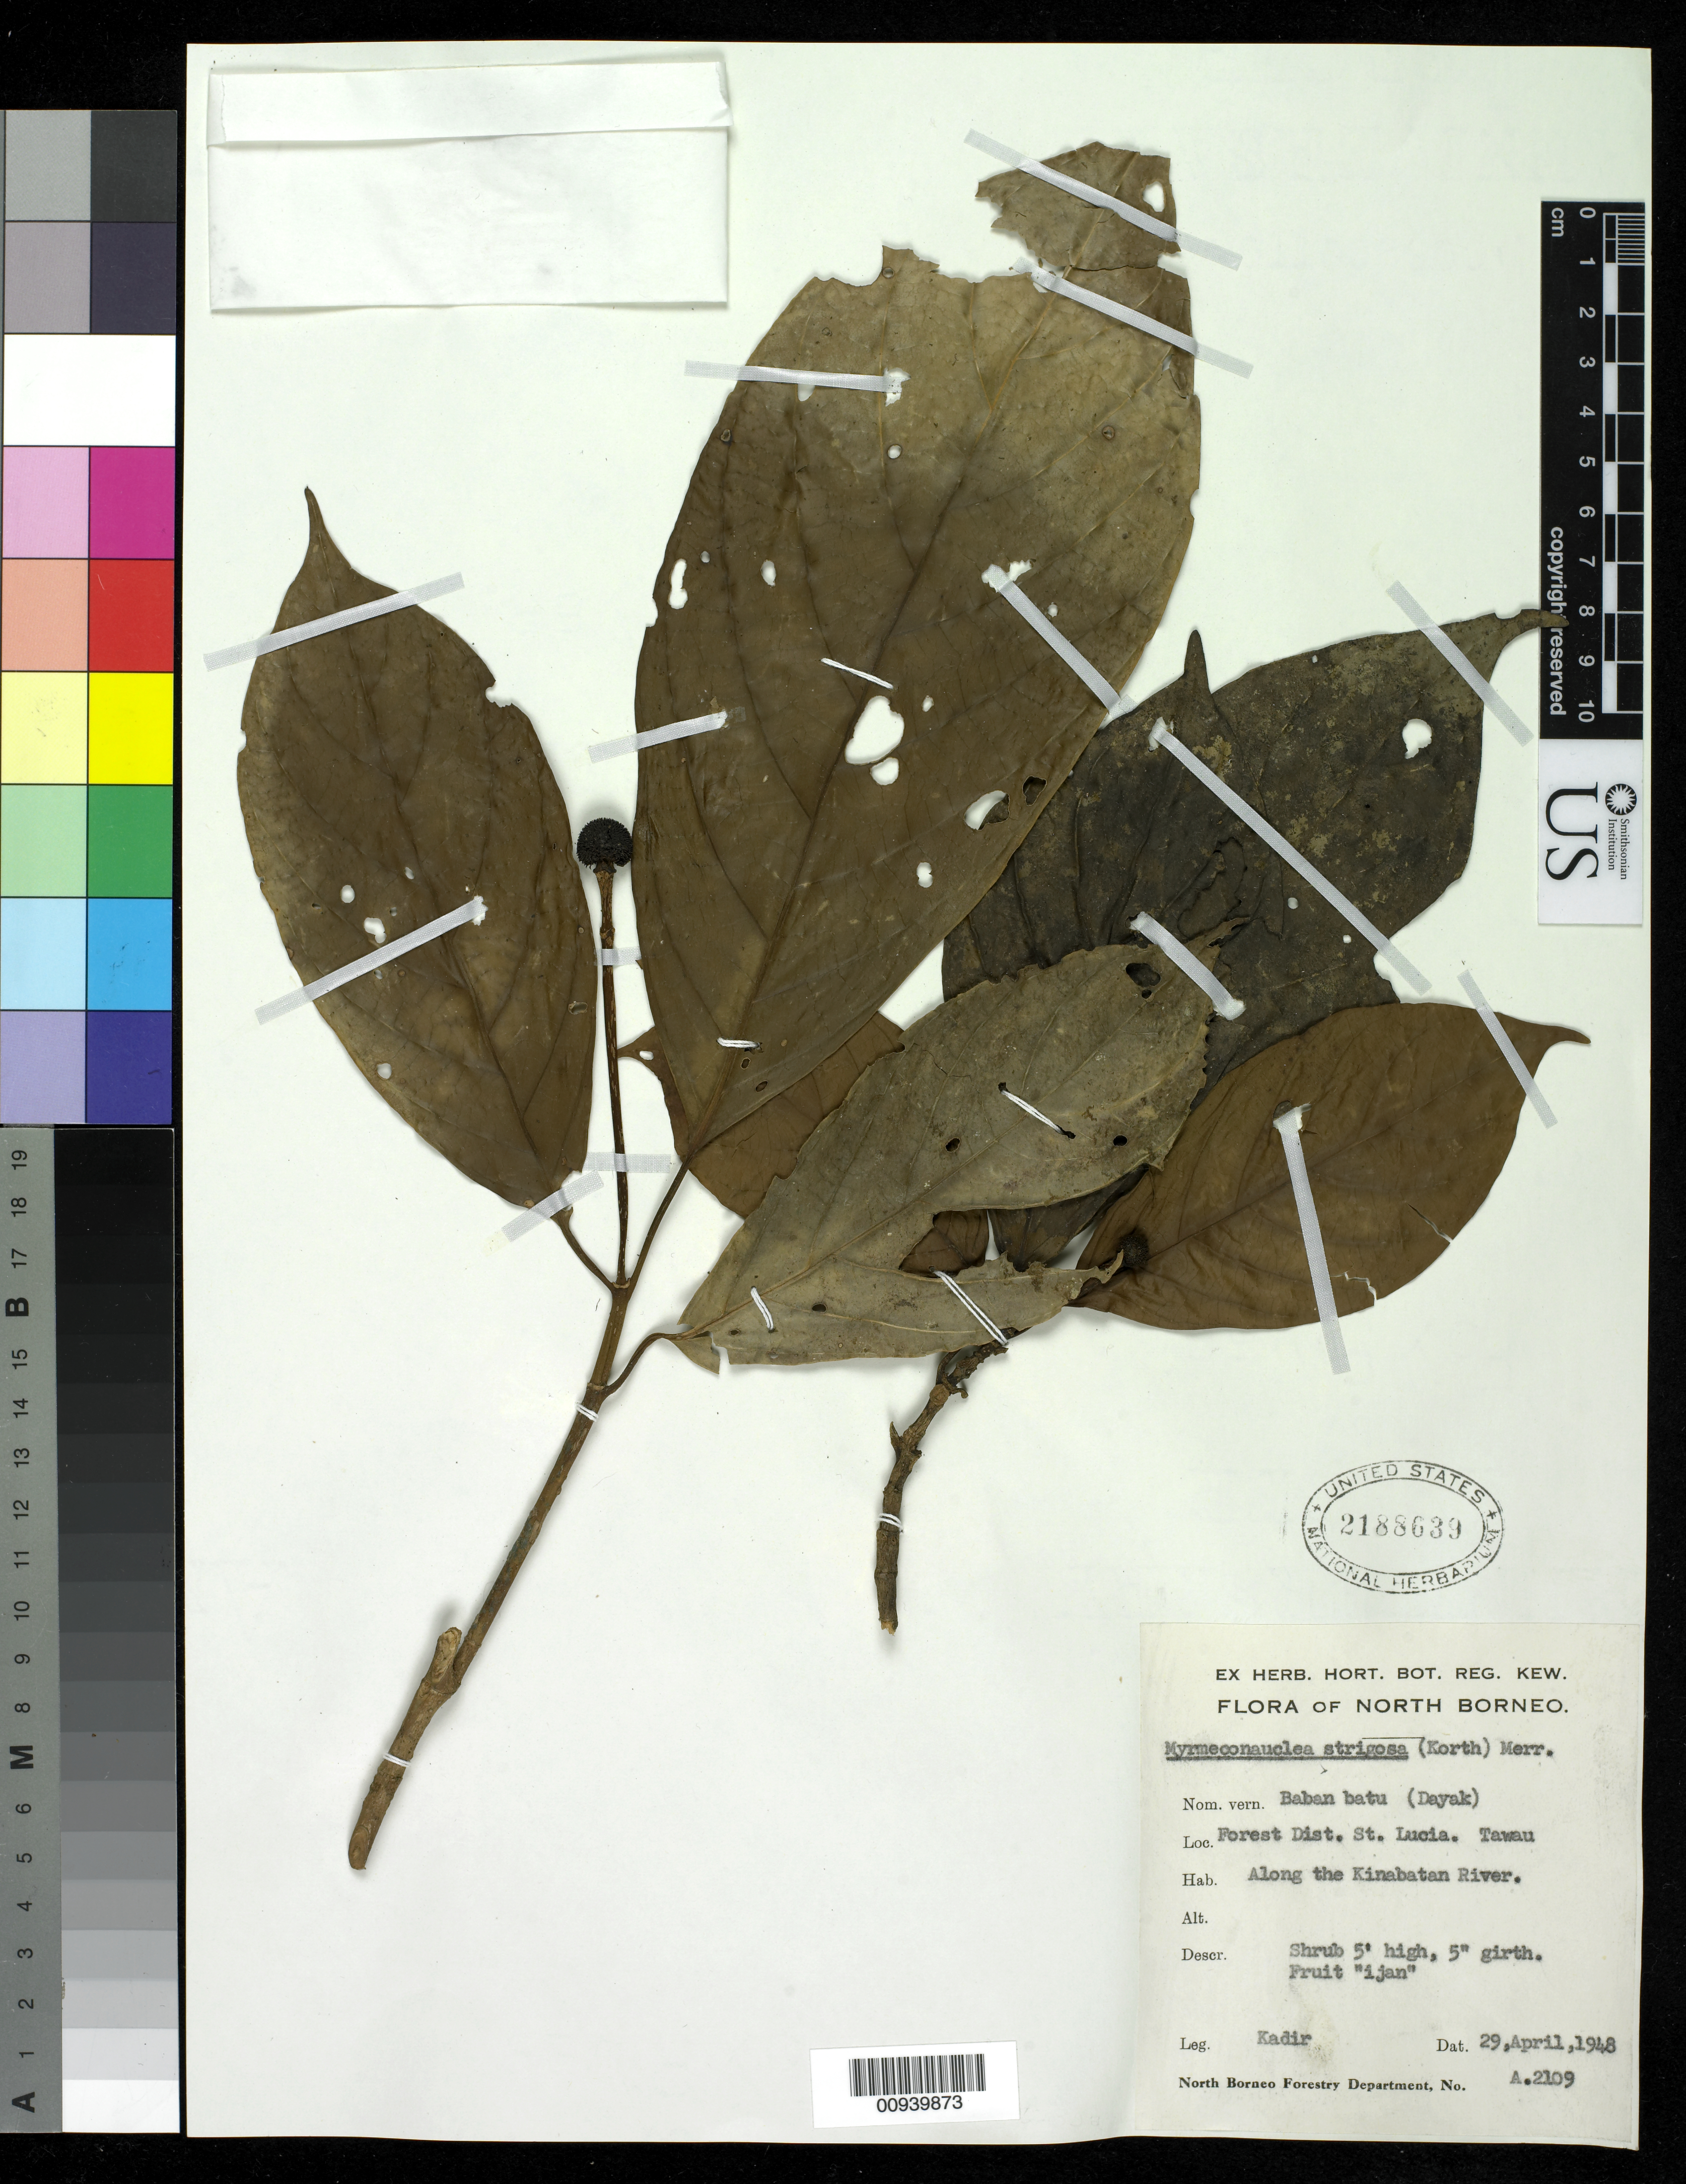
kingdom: Plantae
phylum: Tracheophyta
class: Magnoliopsida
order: Gentianales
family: Rubiaceae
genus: Myrmeconauclea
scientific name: Myrmeconauclea strigosa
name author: (Korth.) Merr.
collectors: Kadir Bin Abdul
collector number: A 2109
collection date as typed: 29 Apr 1948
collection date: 1948-04-29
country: Malaysia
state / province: Sabah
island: Borneo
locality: F.D., St. Lucia, Tawaualong the Kinabatan R.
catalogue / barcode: US 2188639